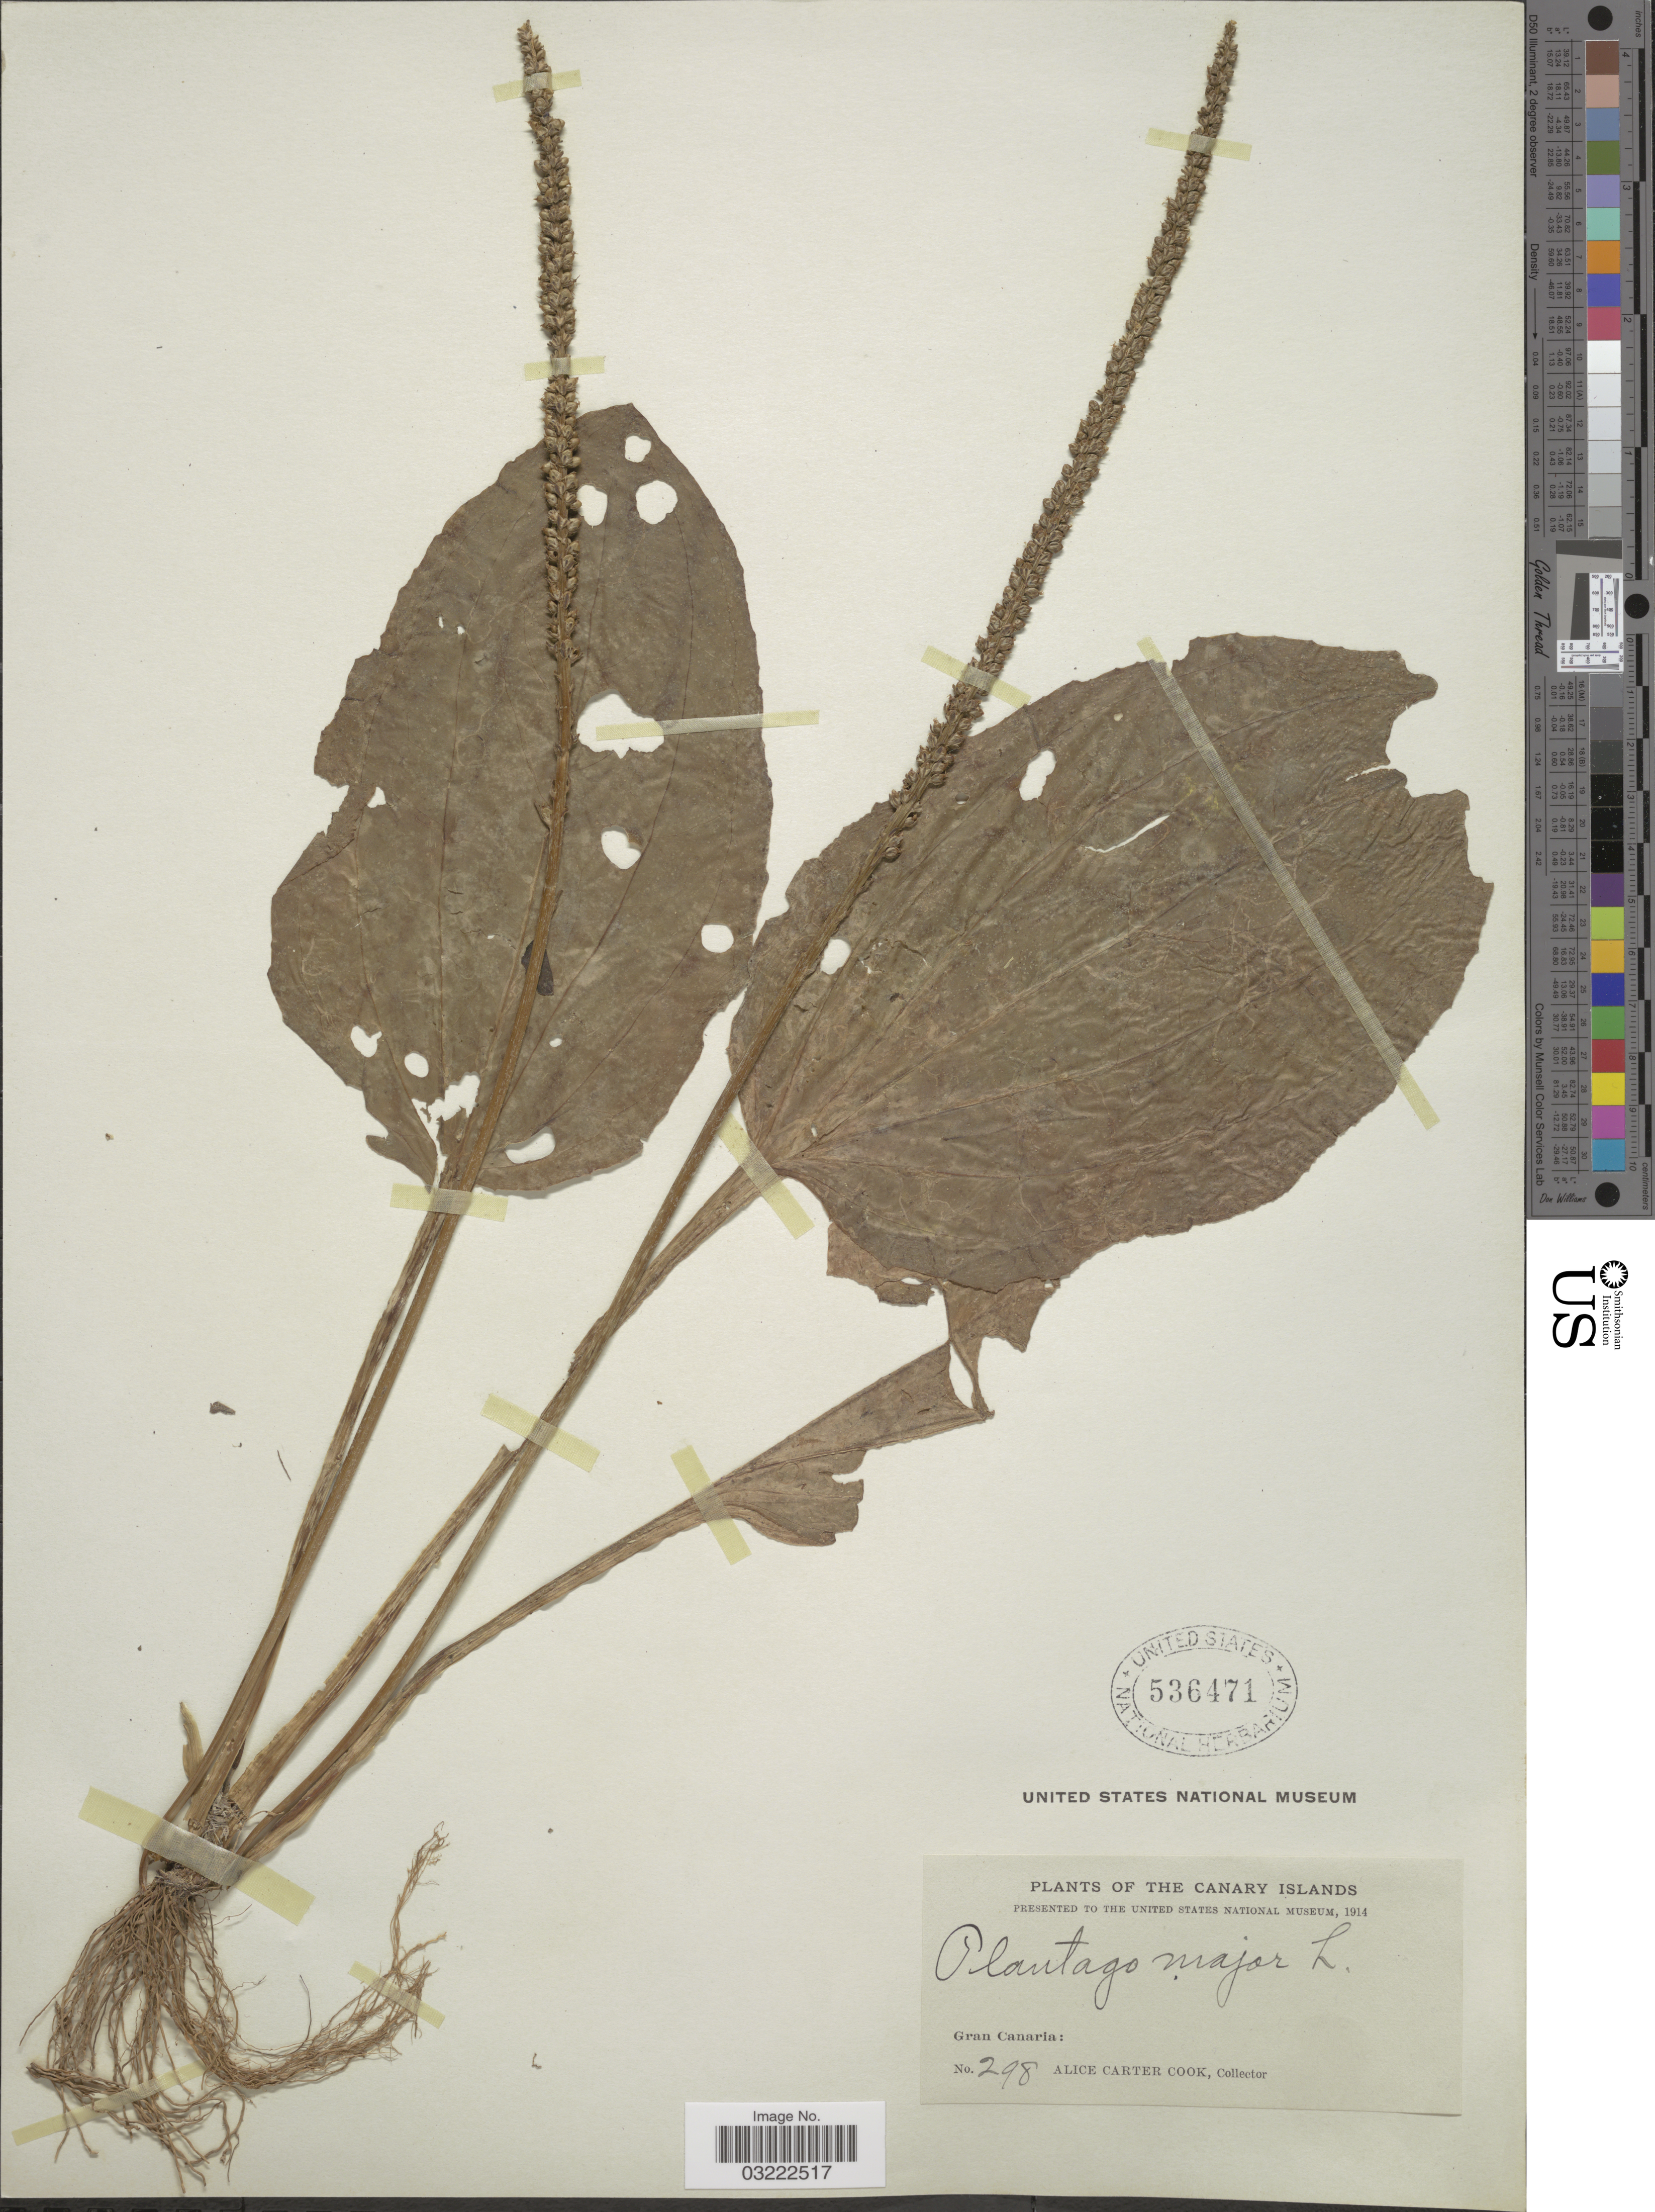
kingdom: Plantae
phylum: Tracheophyta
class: Magnoliopsida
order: Lamiales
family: Plantaginaceae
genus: Plantago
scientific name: Plantago major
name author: L.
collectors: Alice C. Cook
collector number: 298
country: Spain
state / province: Canarias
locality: The Canary Islands, Gran Canaria.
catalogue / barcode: US 536471